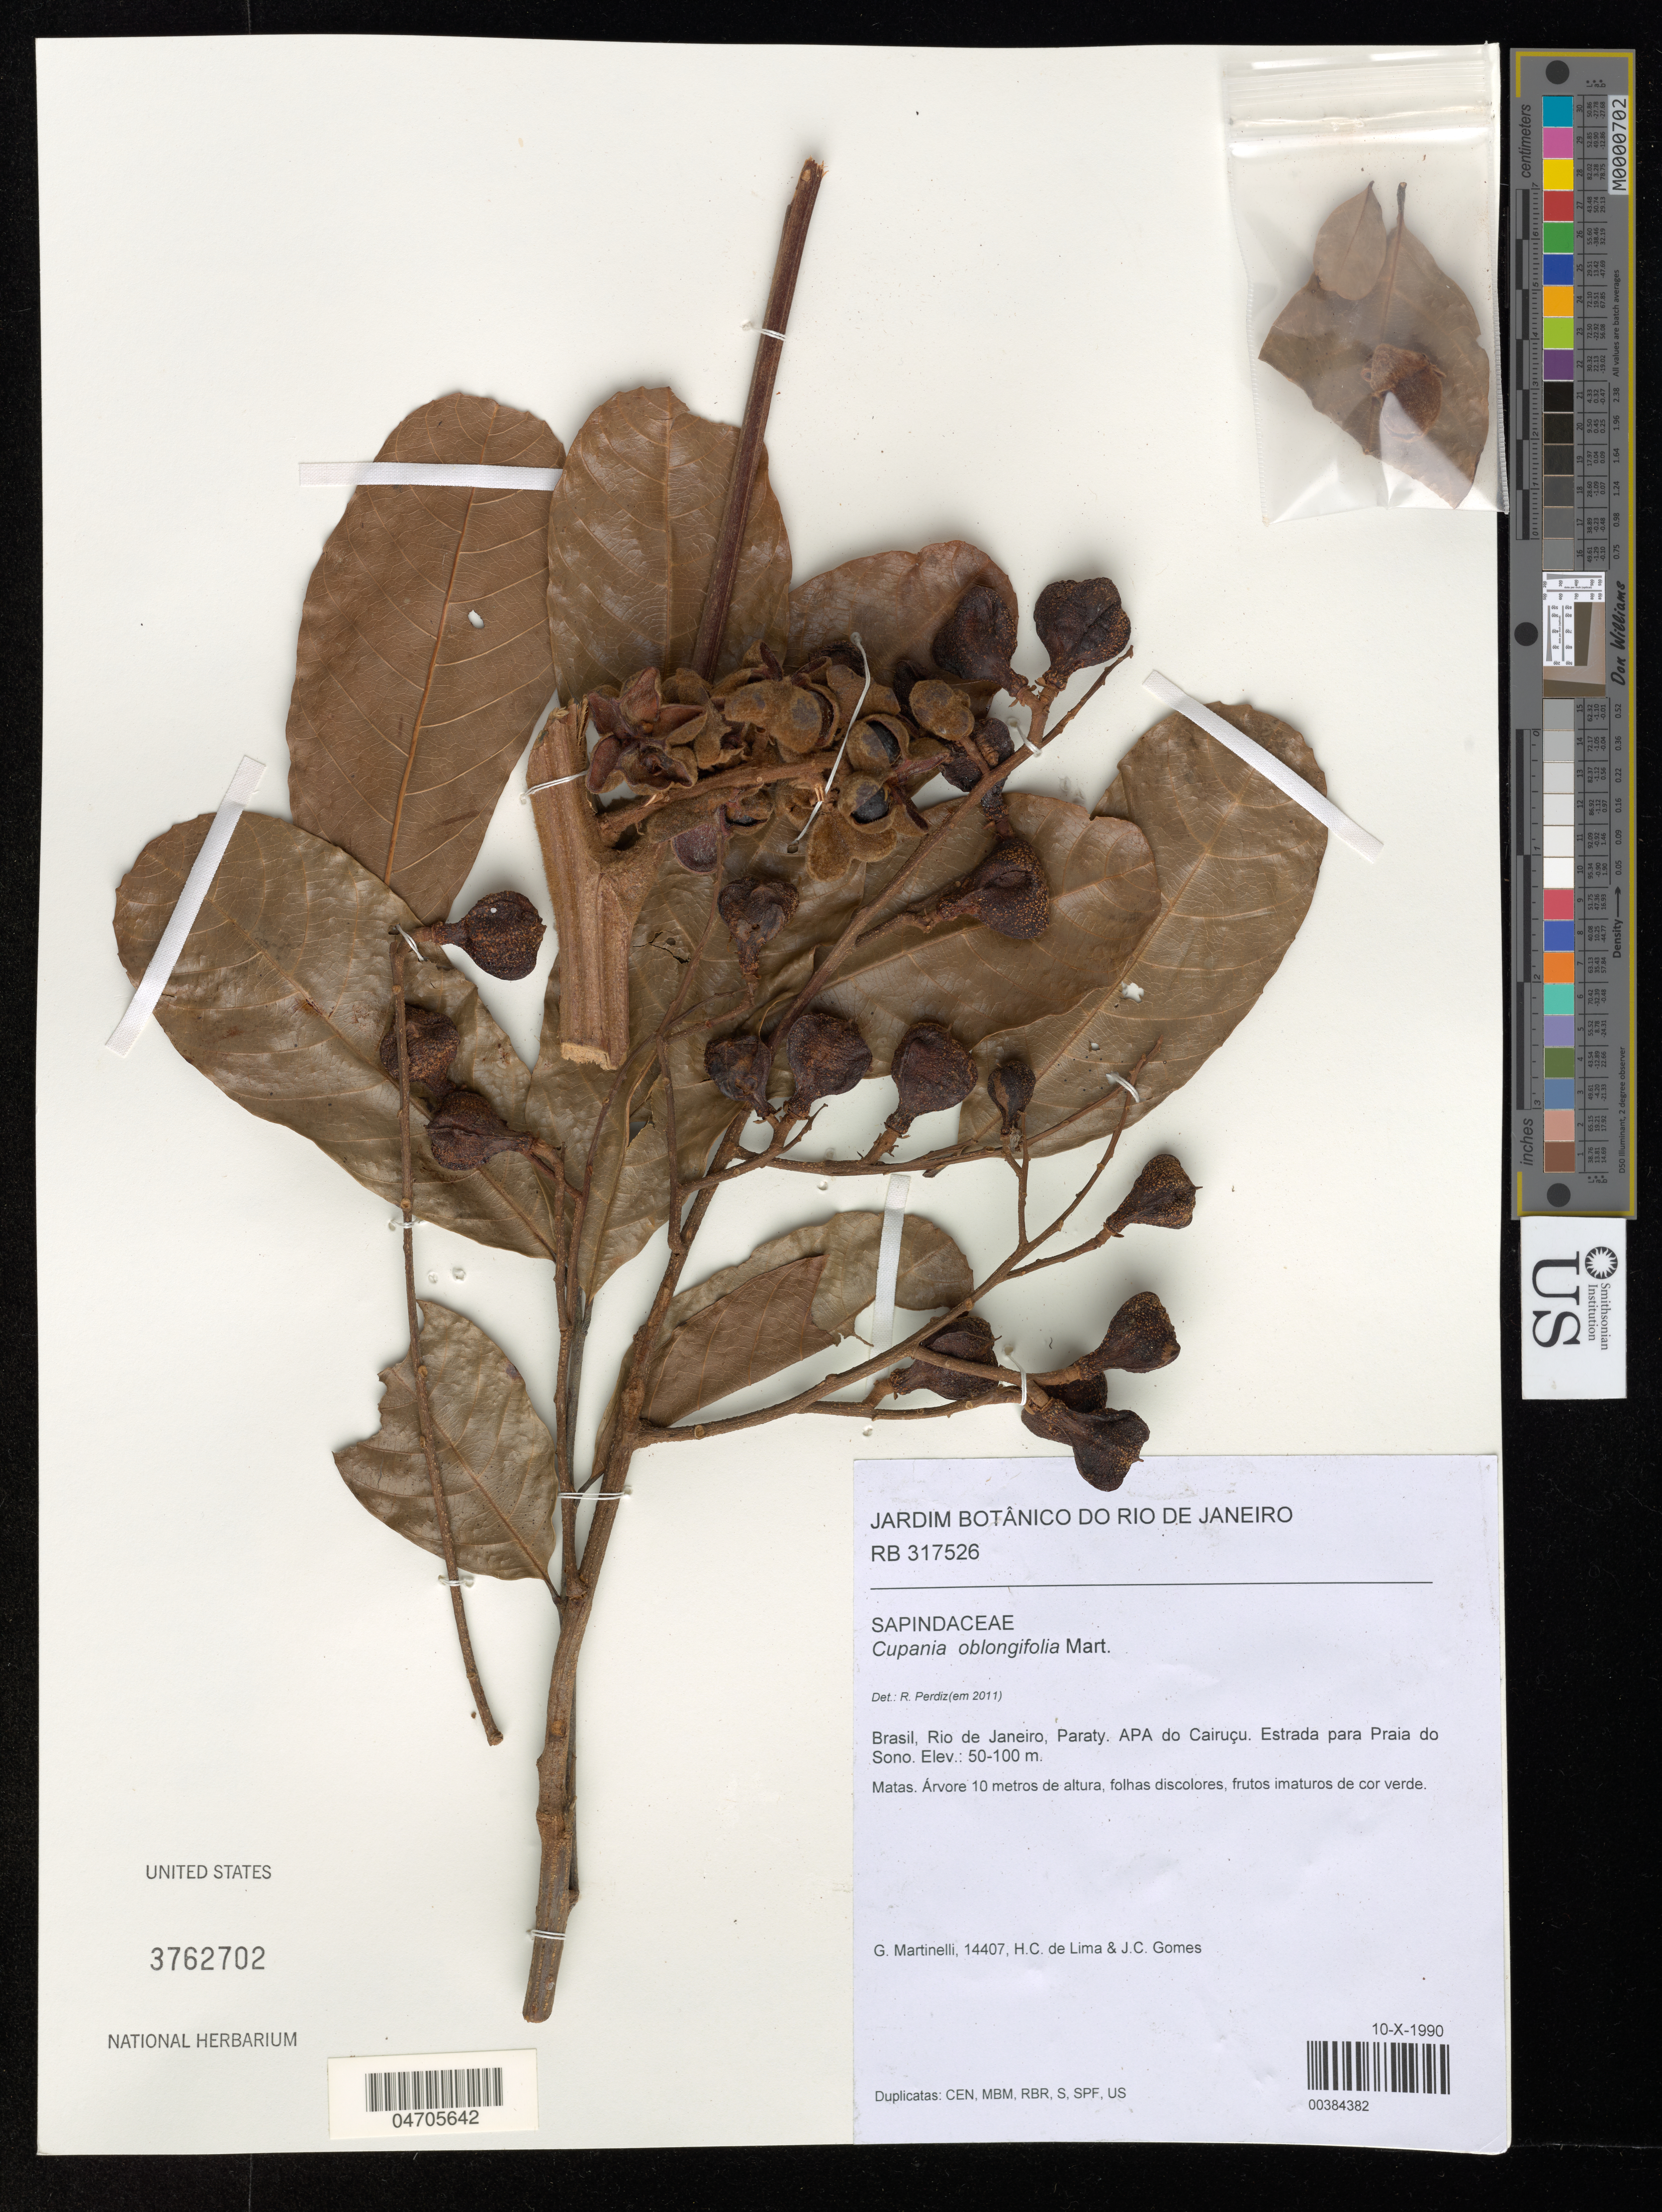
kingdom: Plantae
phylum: Tracheophyta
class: Magnoliopsida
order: Sapindales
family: Sapindaceae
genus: Cupania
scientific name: Cupania oblongifolia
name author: Mart.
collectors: G. Martinelli, H. C. Lima & J. C. Gomes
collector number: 14407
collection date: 1990-10-10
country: Brazil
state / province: Rio de Janeiro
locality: Paraty. APA do Cairuçu. Estrada para Praia do Sono.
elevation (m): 50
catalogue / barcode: US 3762702